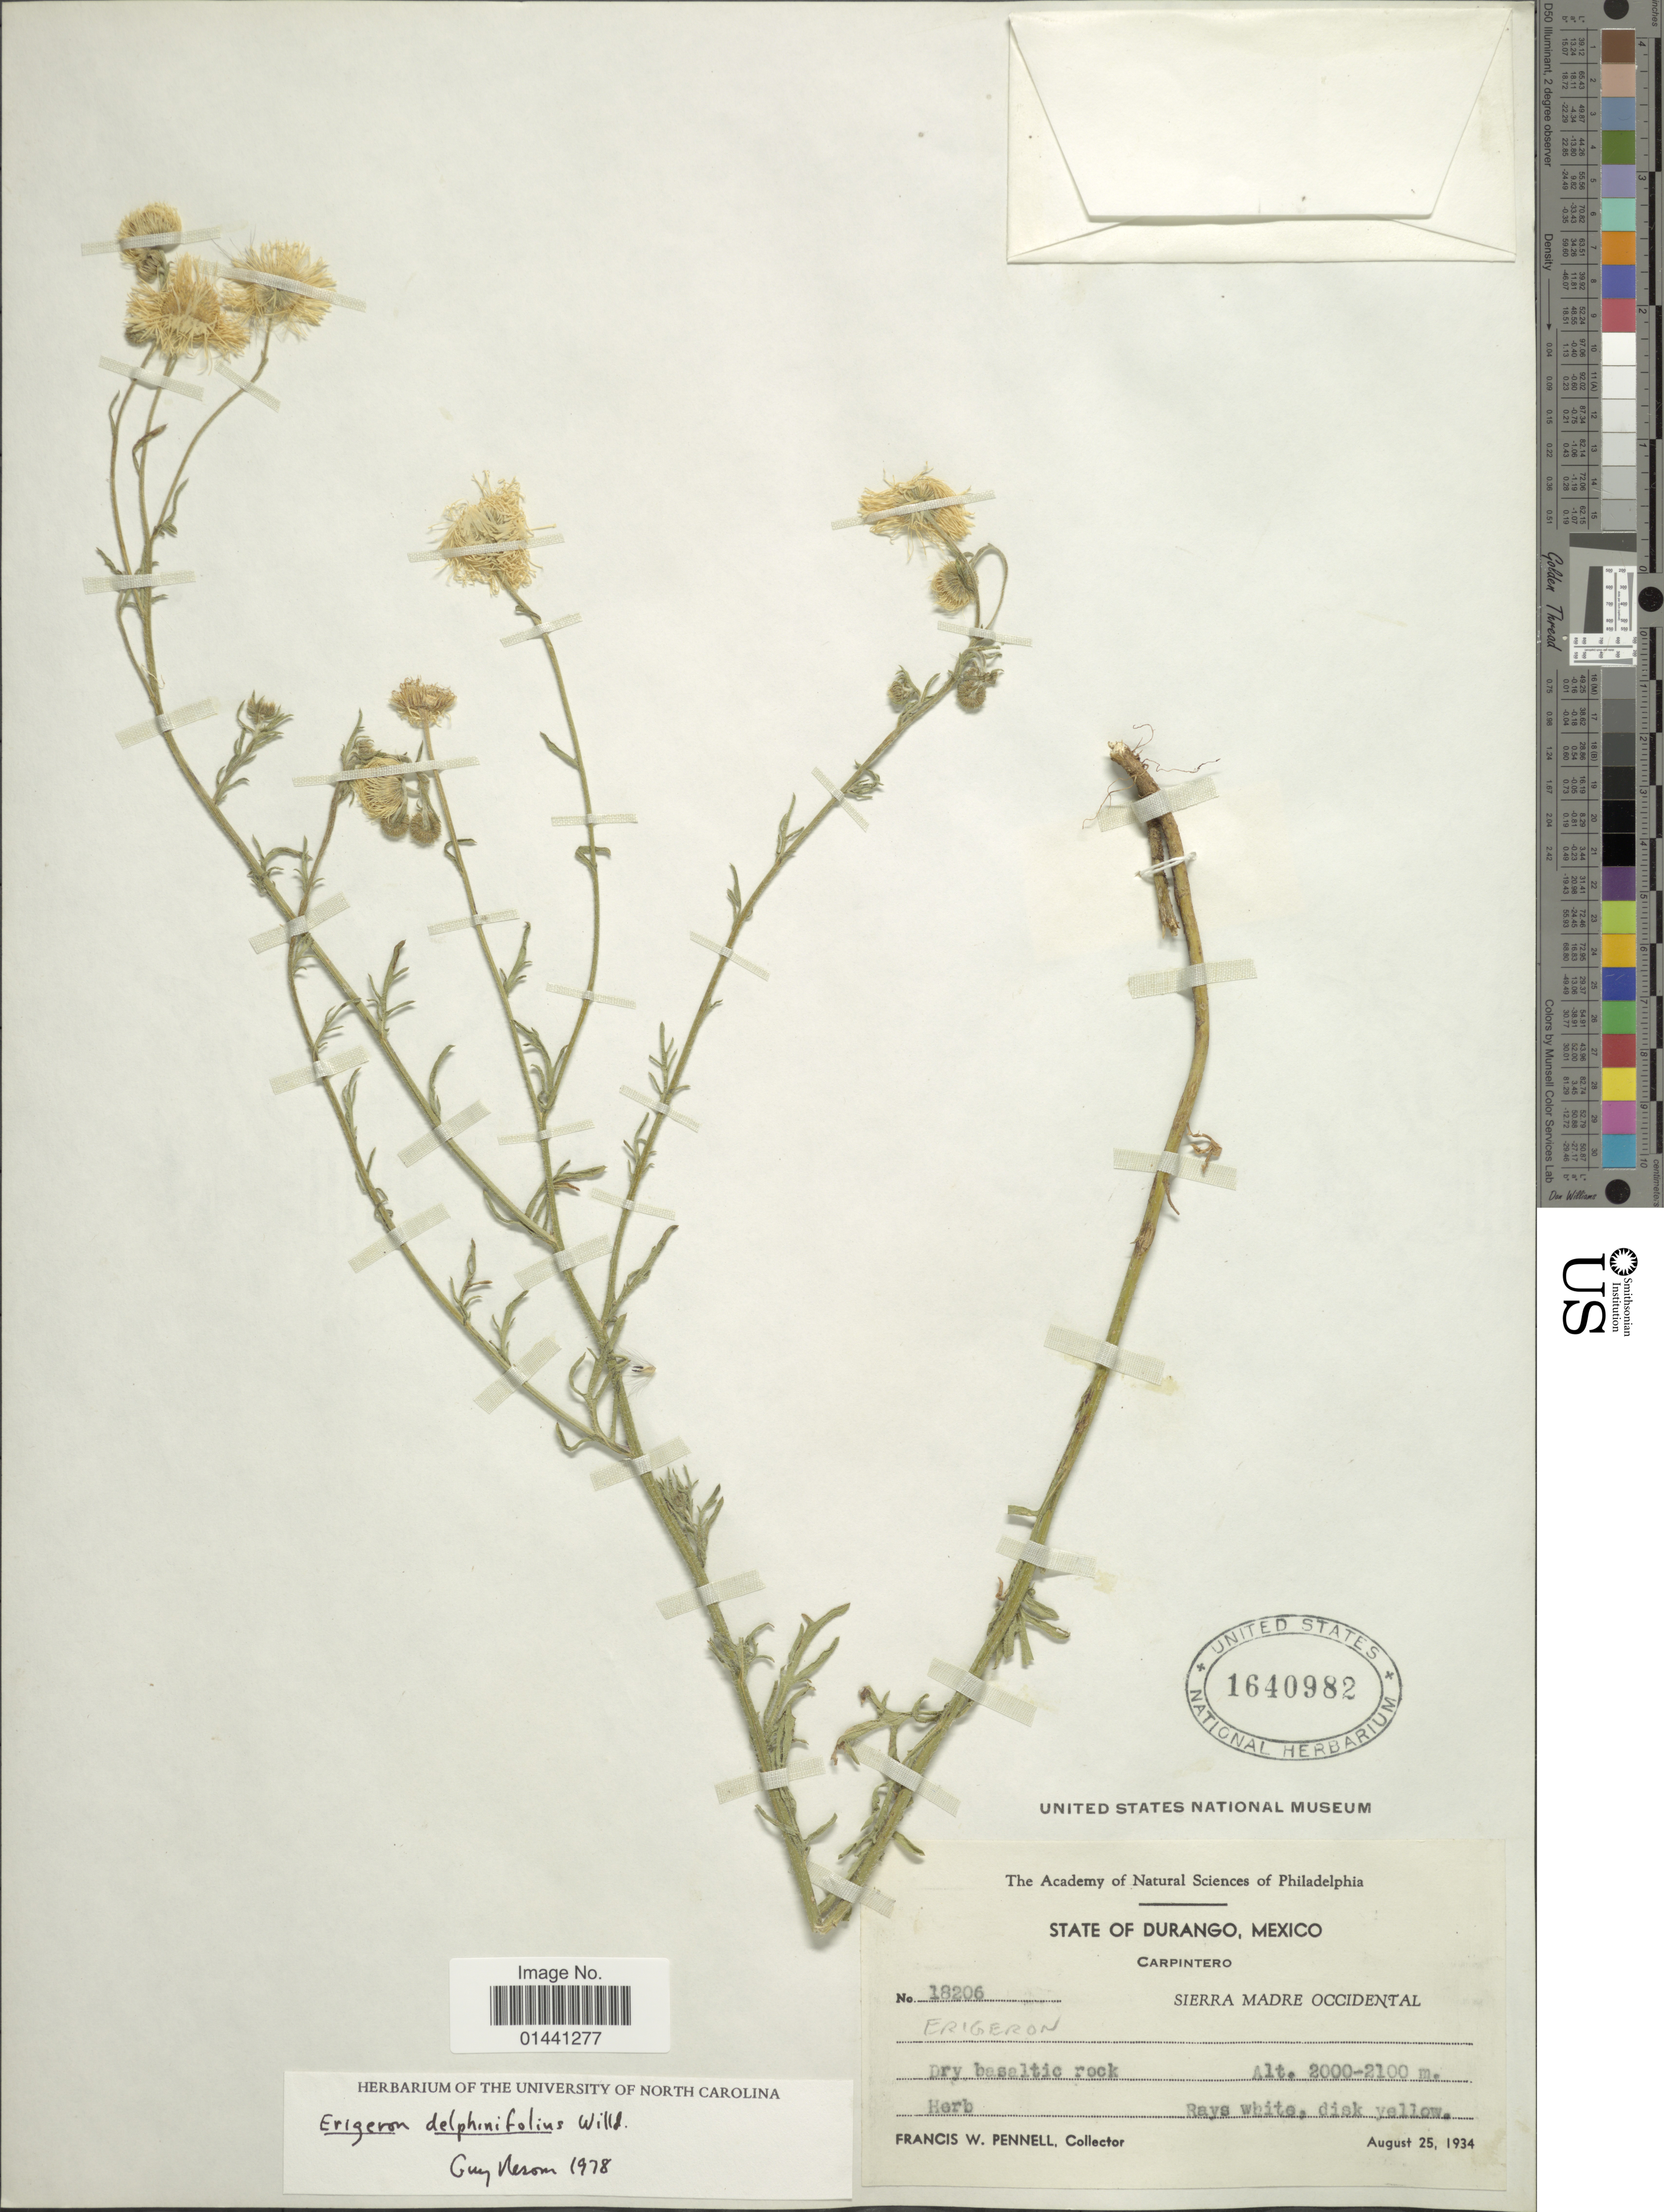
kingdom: Plantae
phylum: Tracheophyta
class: Magnoliopsida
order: Asterales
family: Asteraceae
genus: Erigeron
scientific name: Erigeron delphinifolius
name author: Willd.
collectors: F. W. Pennell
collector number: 18206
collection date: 1934-08-25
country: Mexico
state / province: Durango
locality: Carpintero, Sierra Madre Occidental, dry basaltic rock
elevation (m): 2000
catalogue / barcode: US 1640982